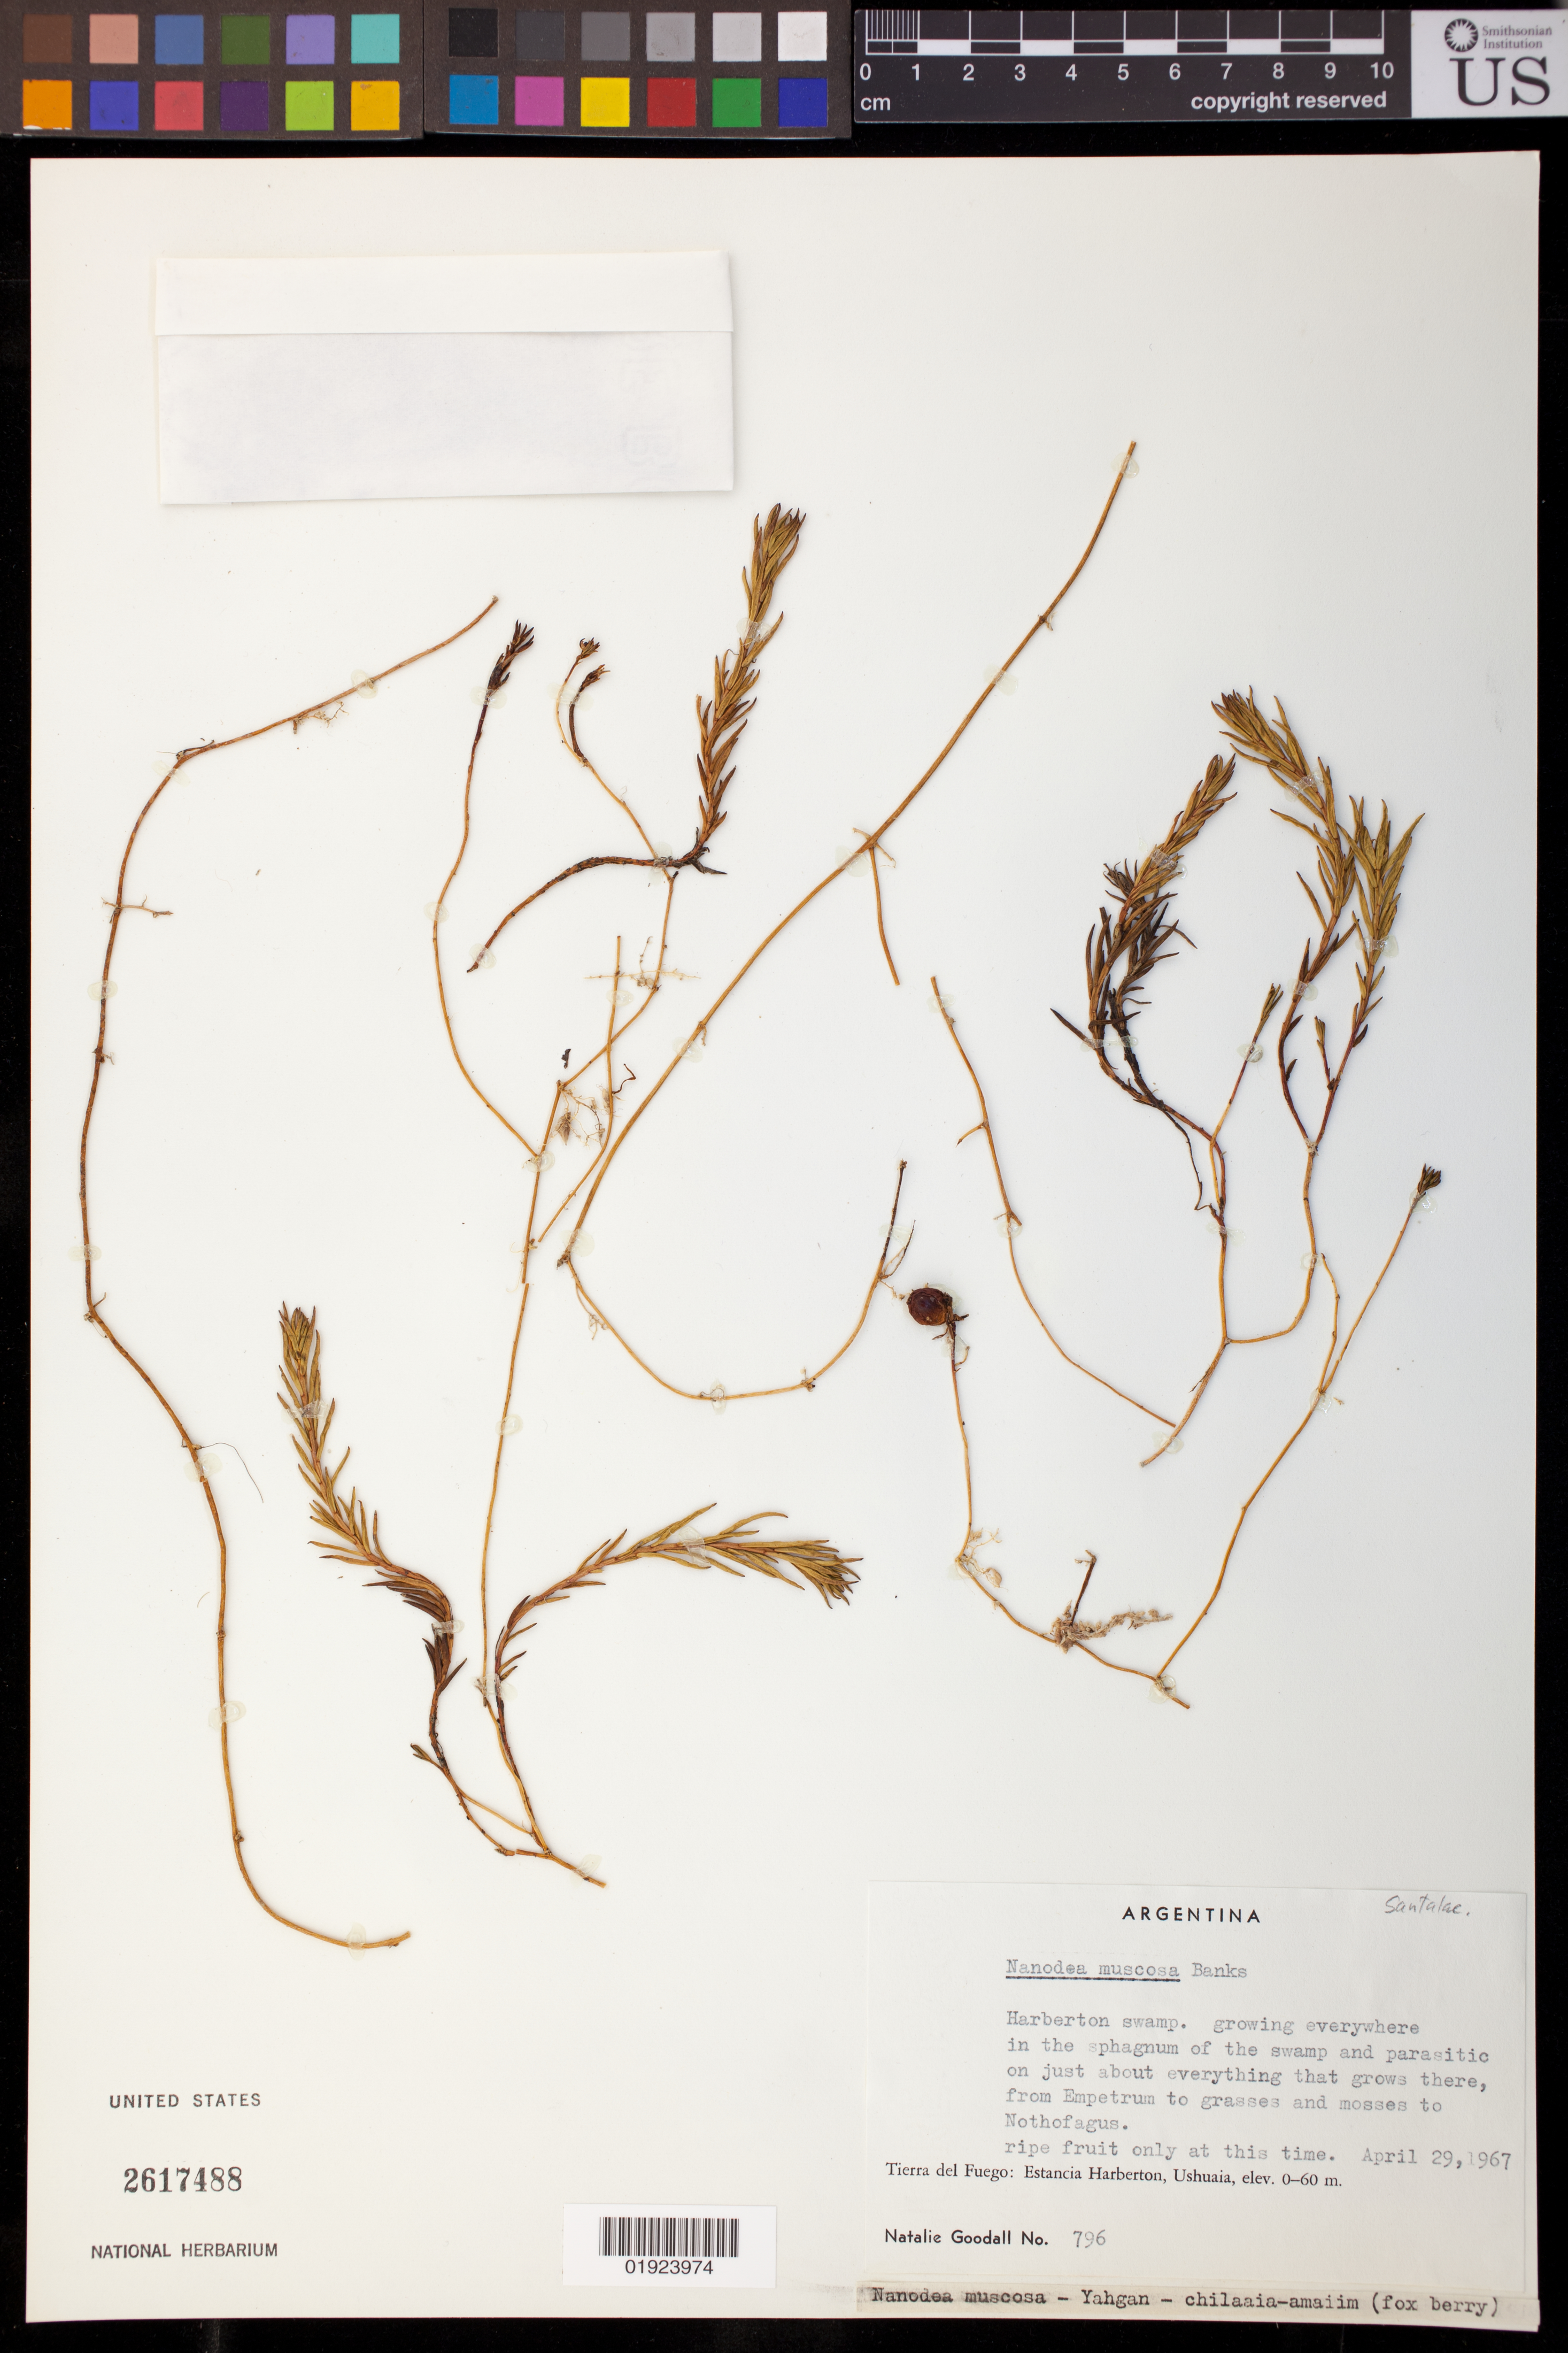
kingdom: Plantae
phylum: Tracheophyta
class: Magnoliopsida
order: Santalales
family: Nanodeaceae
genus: Nanodea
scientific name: Nanodea muscosa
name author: Banks ex C.F. Gaertn.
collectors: N. Goodall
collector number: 796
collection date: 1967-04-29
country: Argentina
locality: Estancia Harberton, Ushuaia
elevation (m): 0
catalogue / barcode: US 2617488